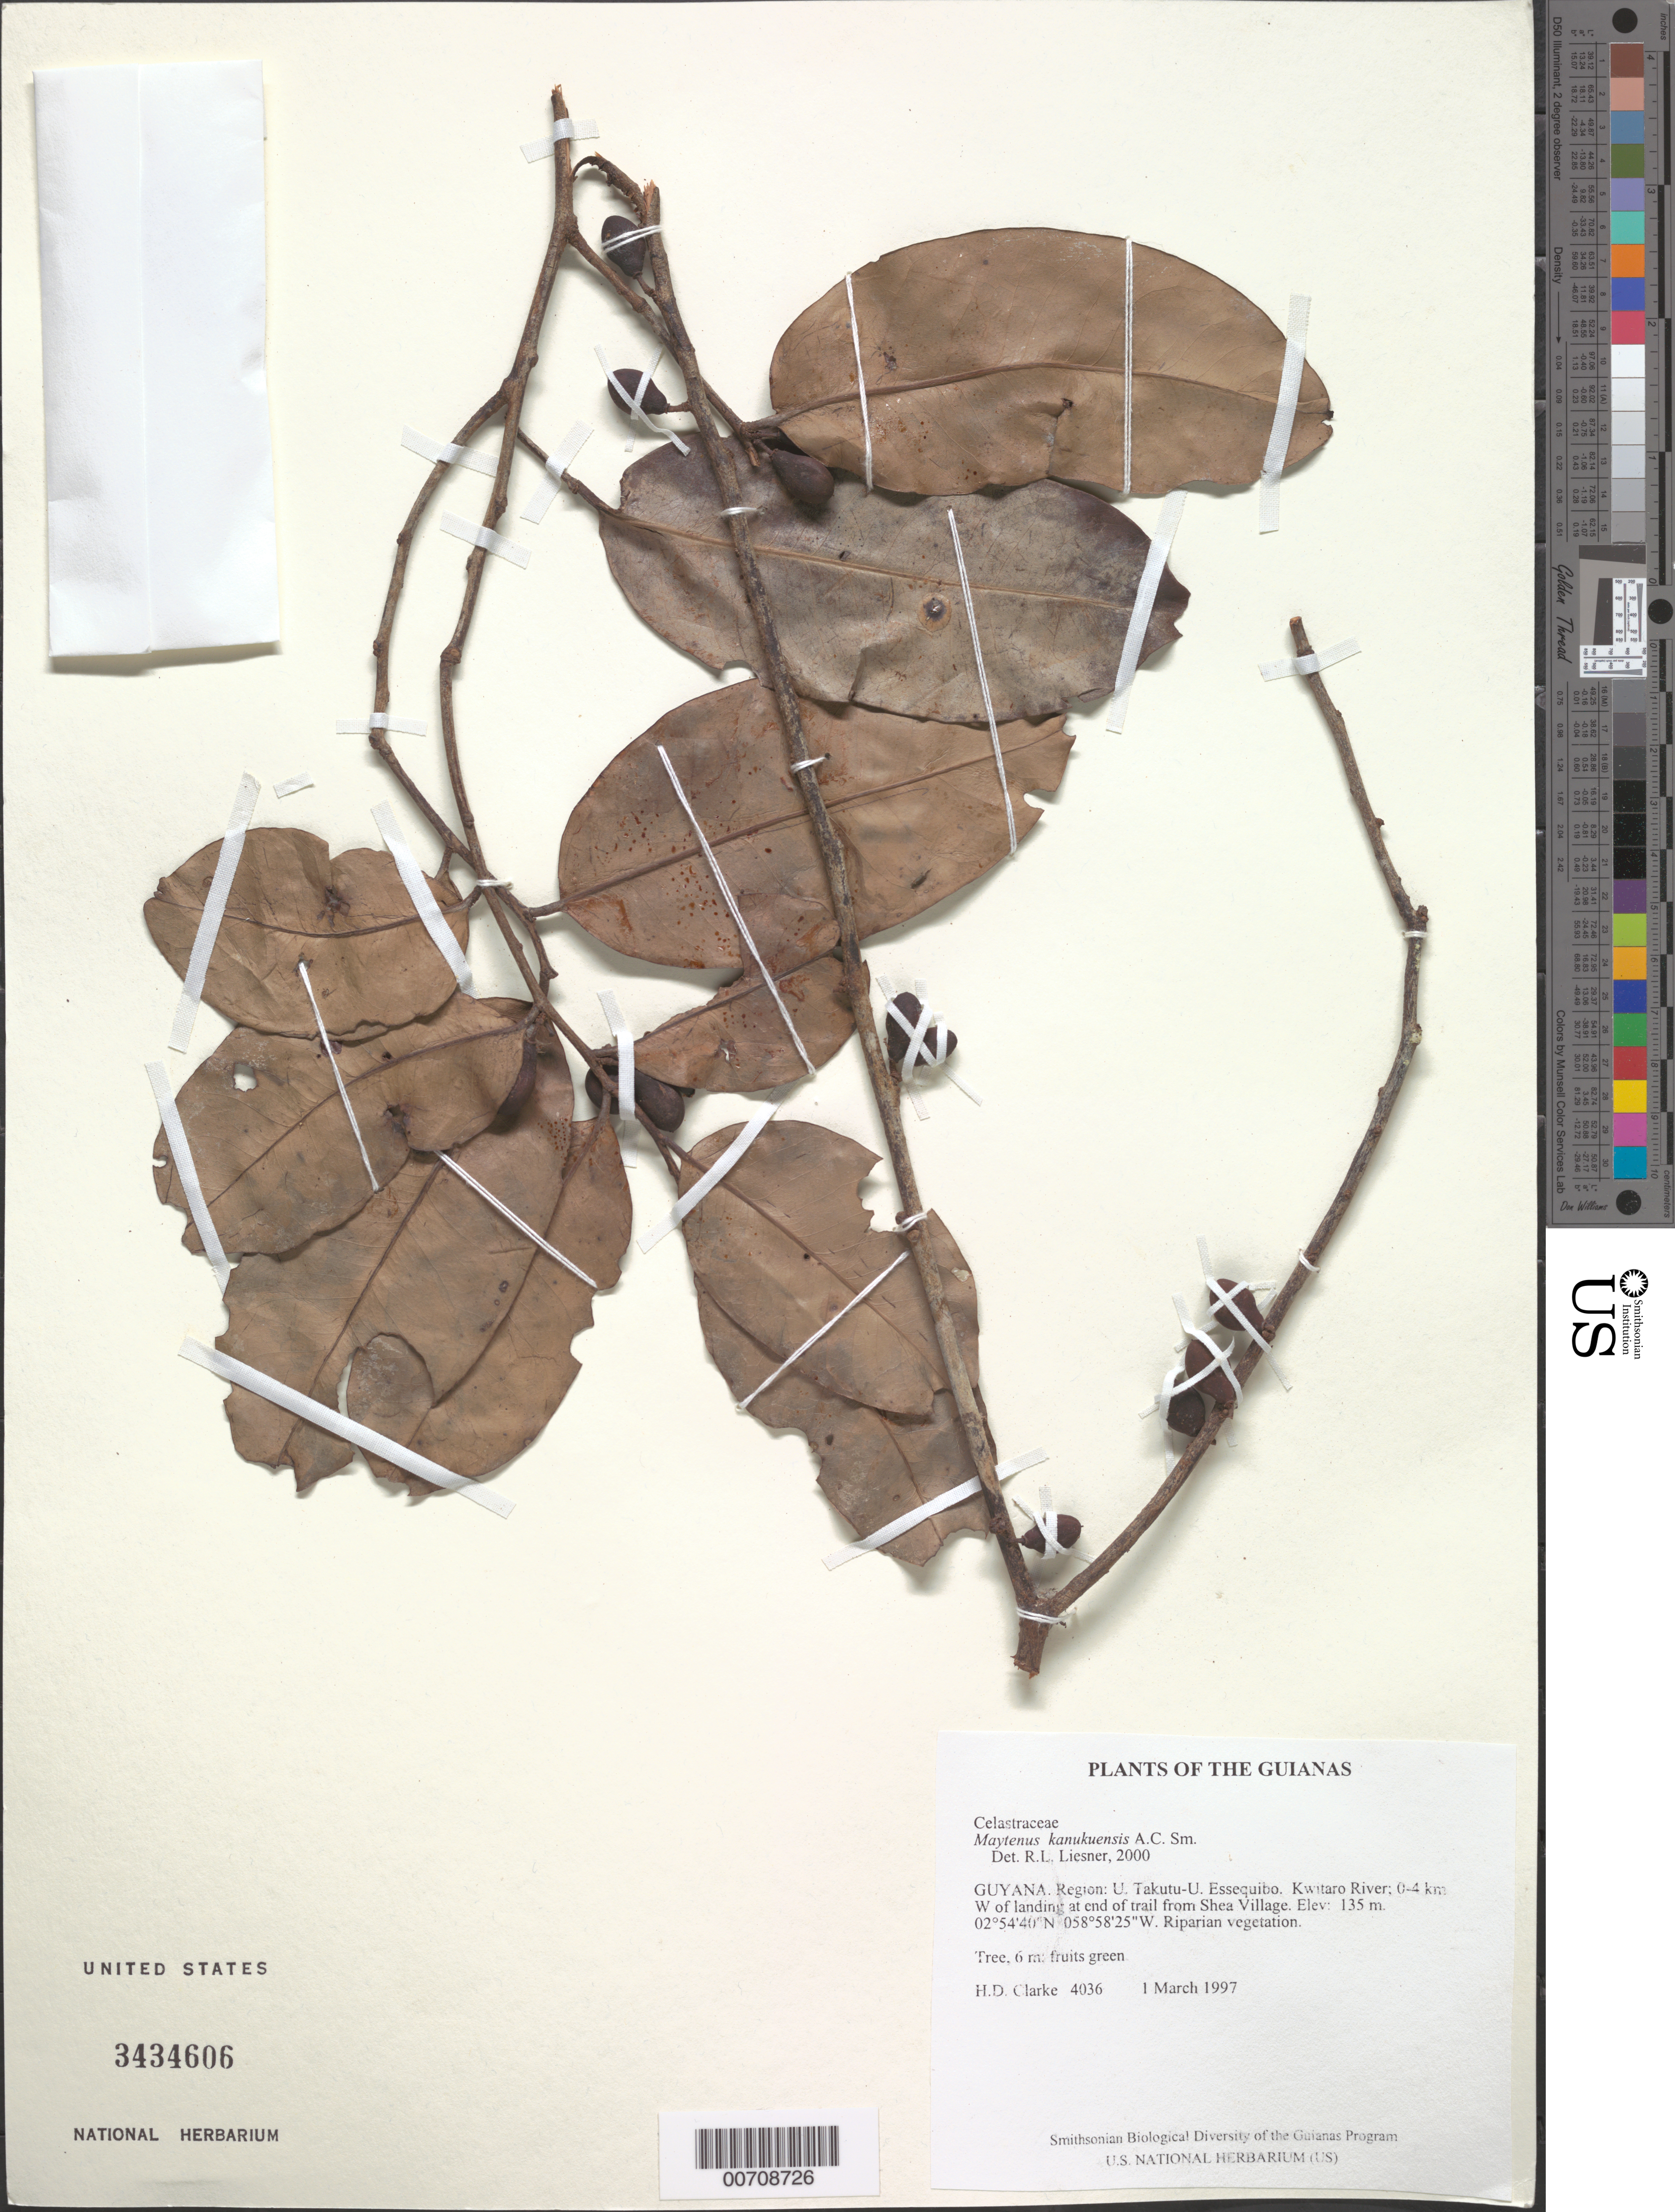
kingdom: Plantae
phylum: Tracheophyta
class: Magnoliopsida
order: Celastrales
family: Celastraceae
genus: Maytenus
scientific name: Maytenus kanukuensis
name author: A.C. Sm.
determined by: Liesner, R. L.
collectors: H. D. Clarke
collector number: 4036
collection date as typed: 1 March 1997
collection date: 1997-03-01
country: Guyana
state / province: U. Takutu-U. Essequibo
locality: Kwitaro River; 0-4 km W of landing at end of trail from Shea Village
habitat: Riparian vegetation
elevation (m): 135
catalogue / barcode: US 3434606